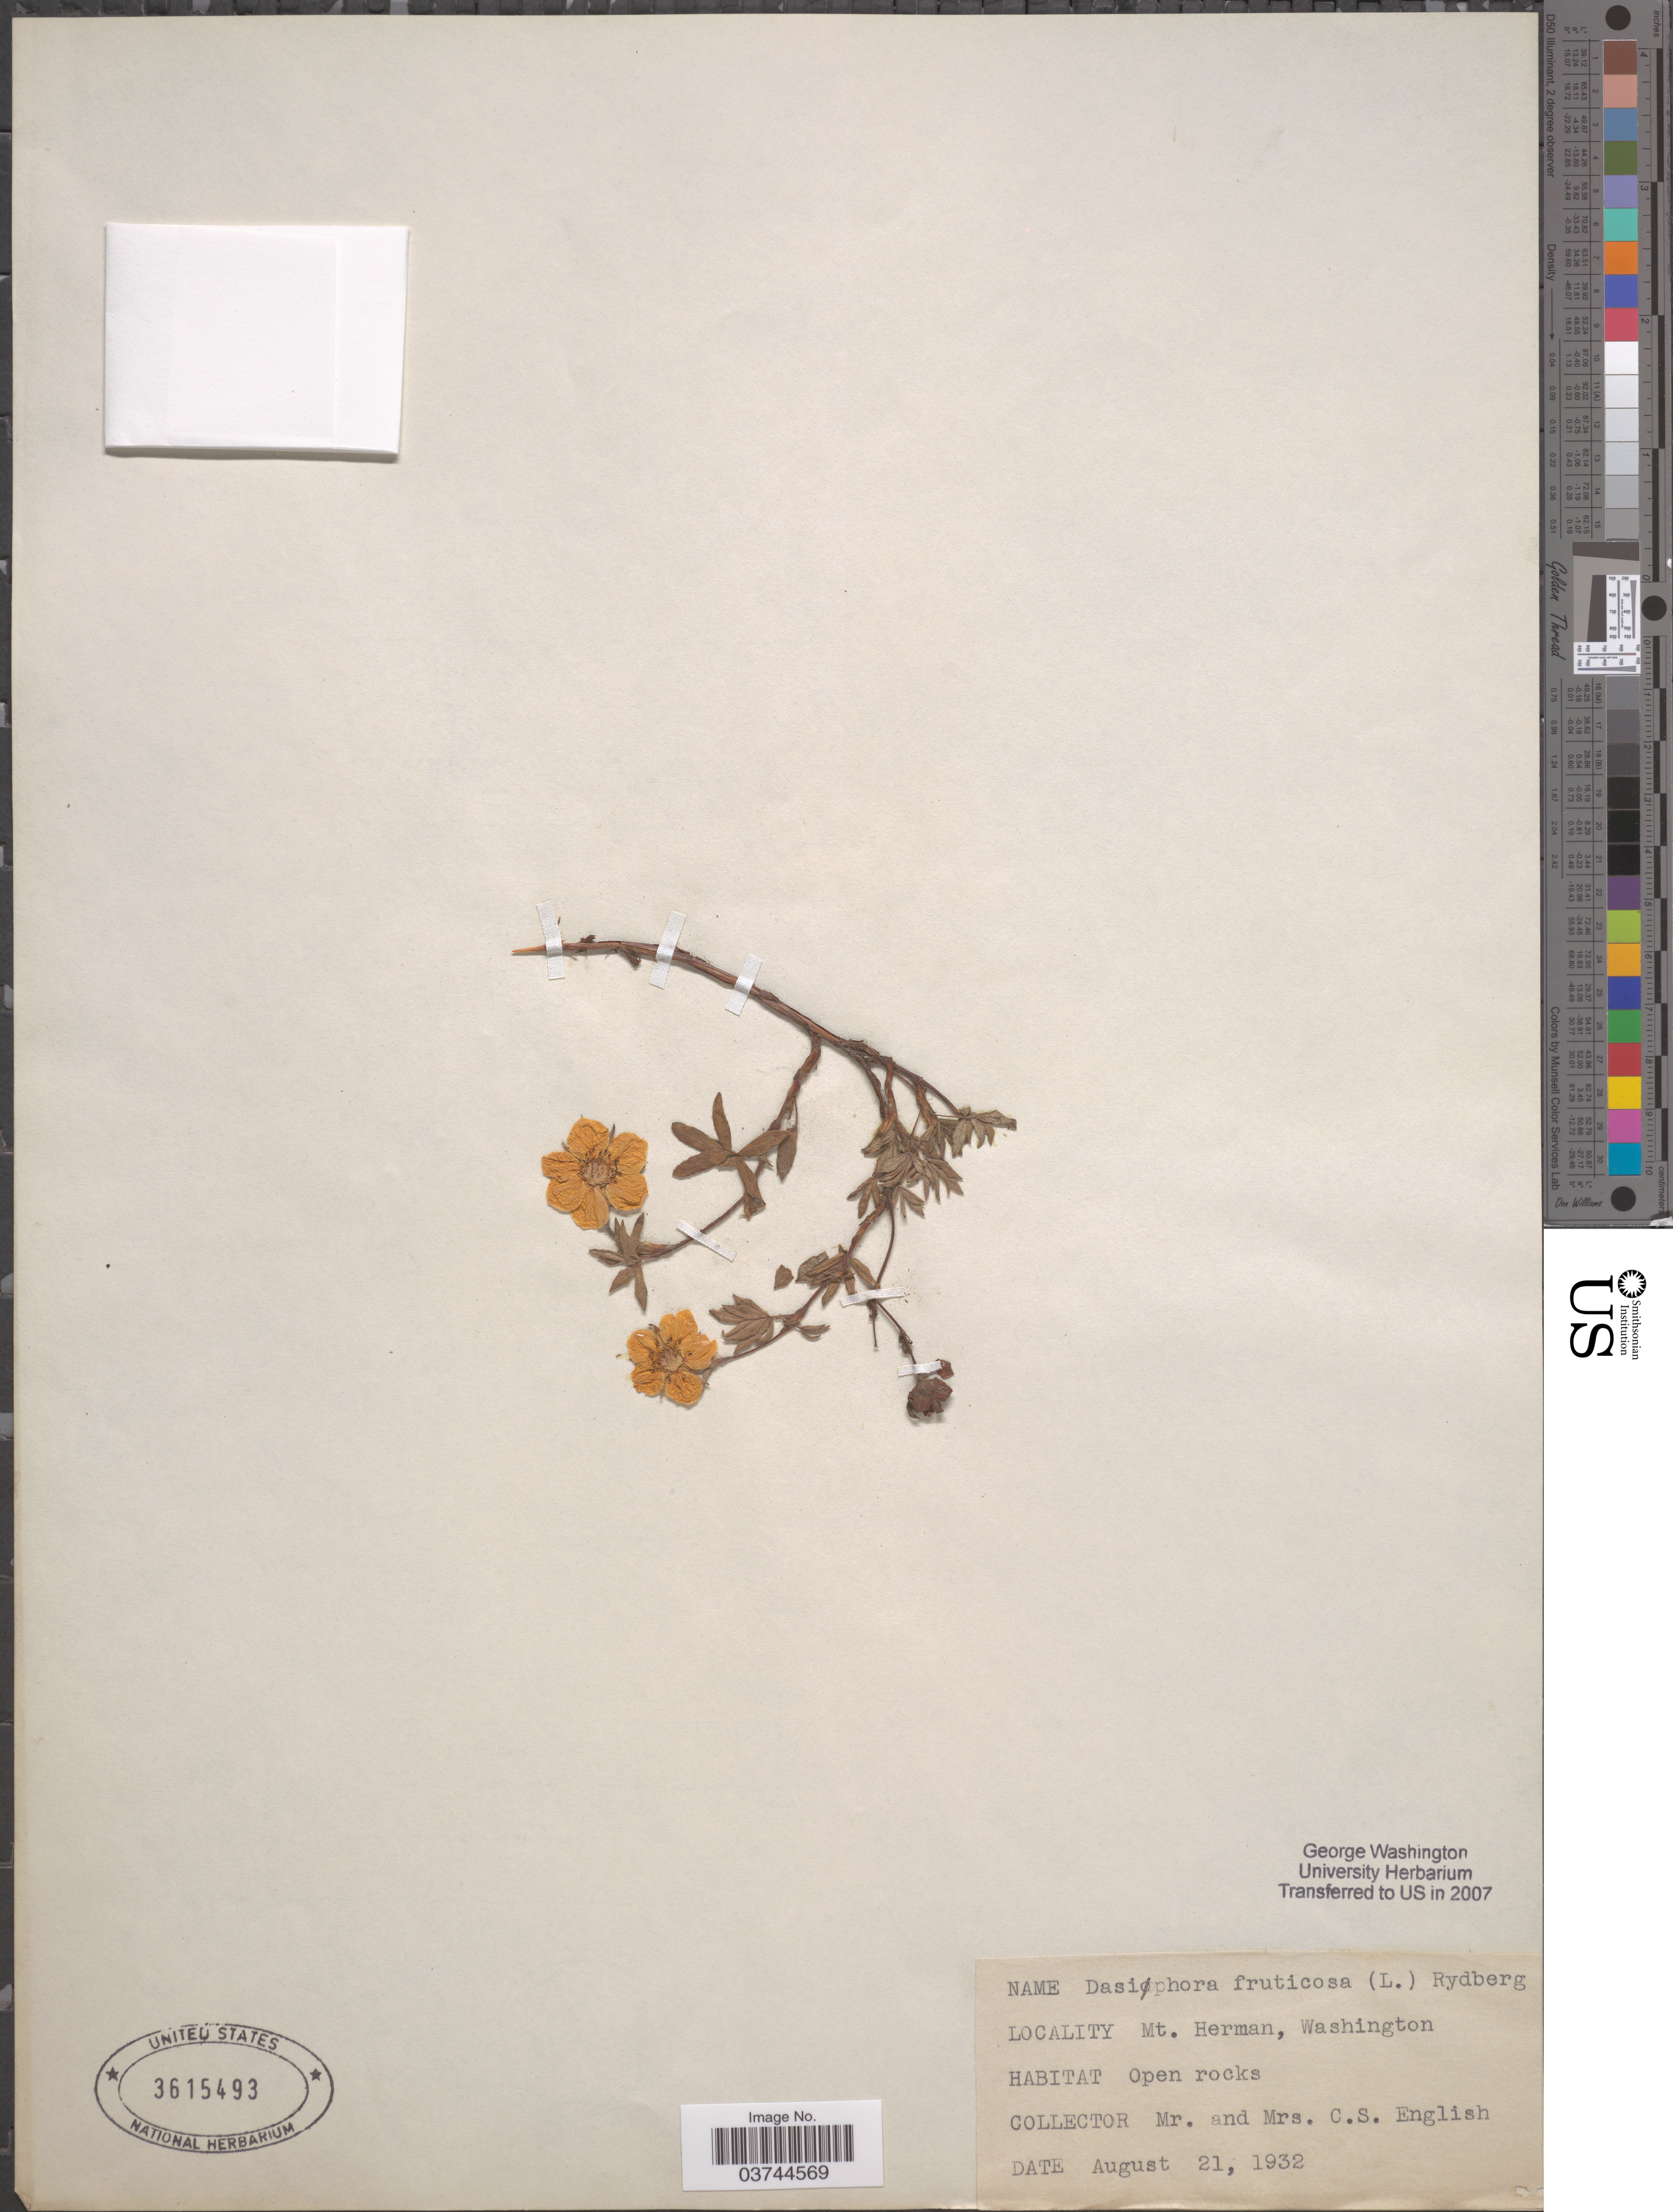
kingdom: Plantae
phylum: Tracheophyta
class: Magnoliopsida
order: Rosales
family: Rosaceae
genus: Dasiphora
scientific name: Dasiphora fruticosa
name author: (L.) Rydb.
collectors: C. English & M. English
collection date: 1932-08-21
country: United States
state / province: Washington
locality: Mt. Herman.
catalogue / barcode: US 3615493